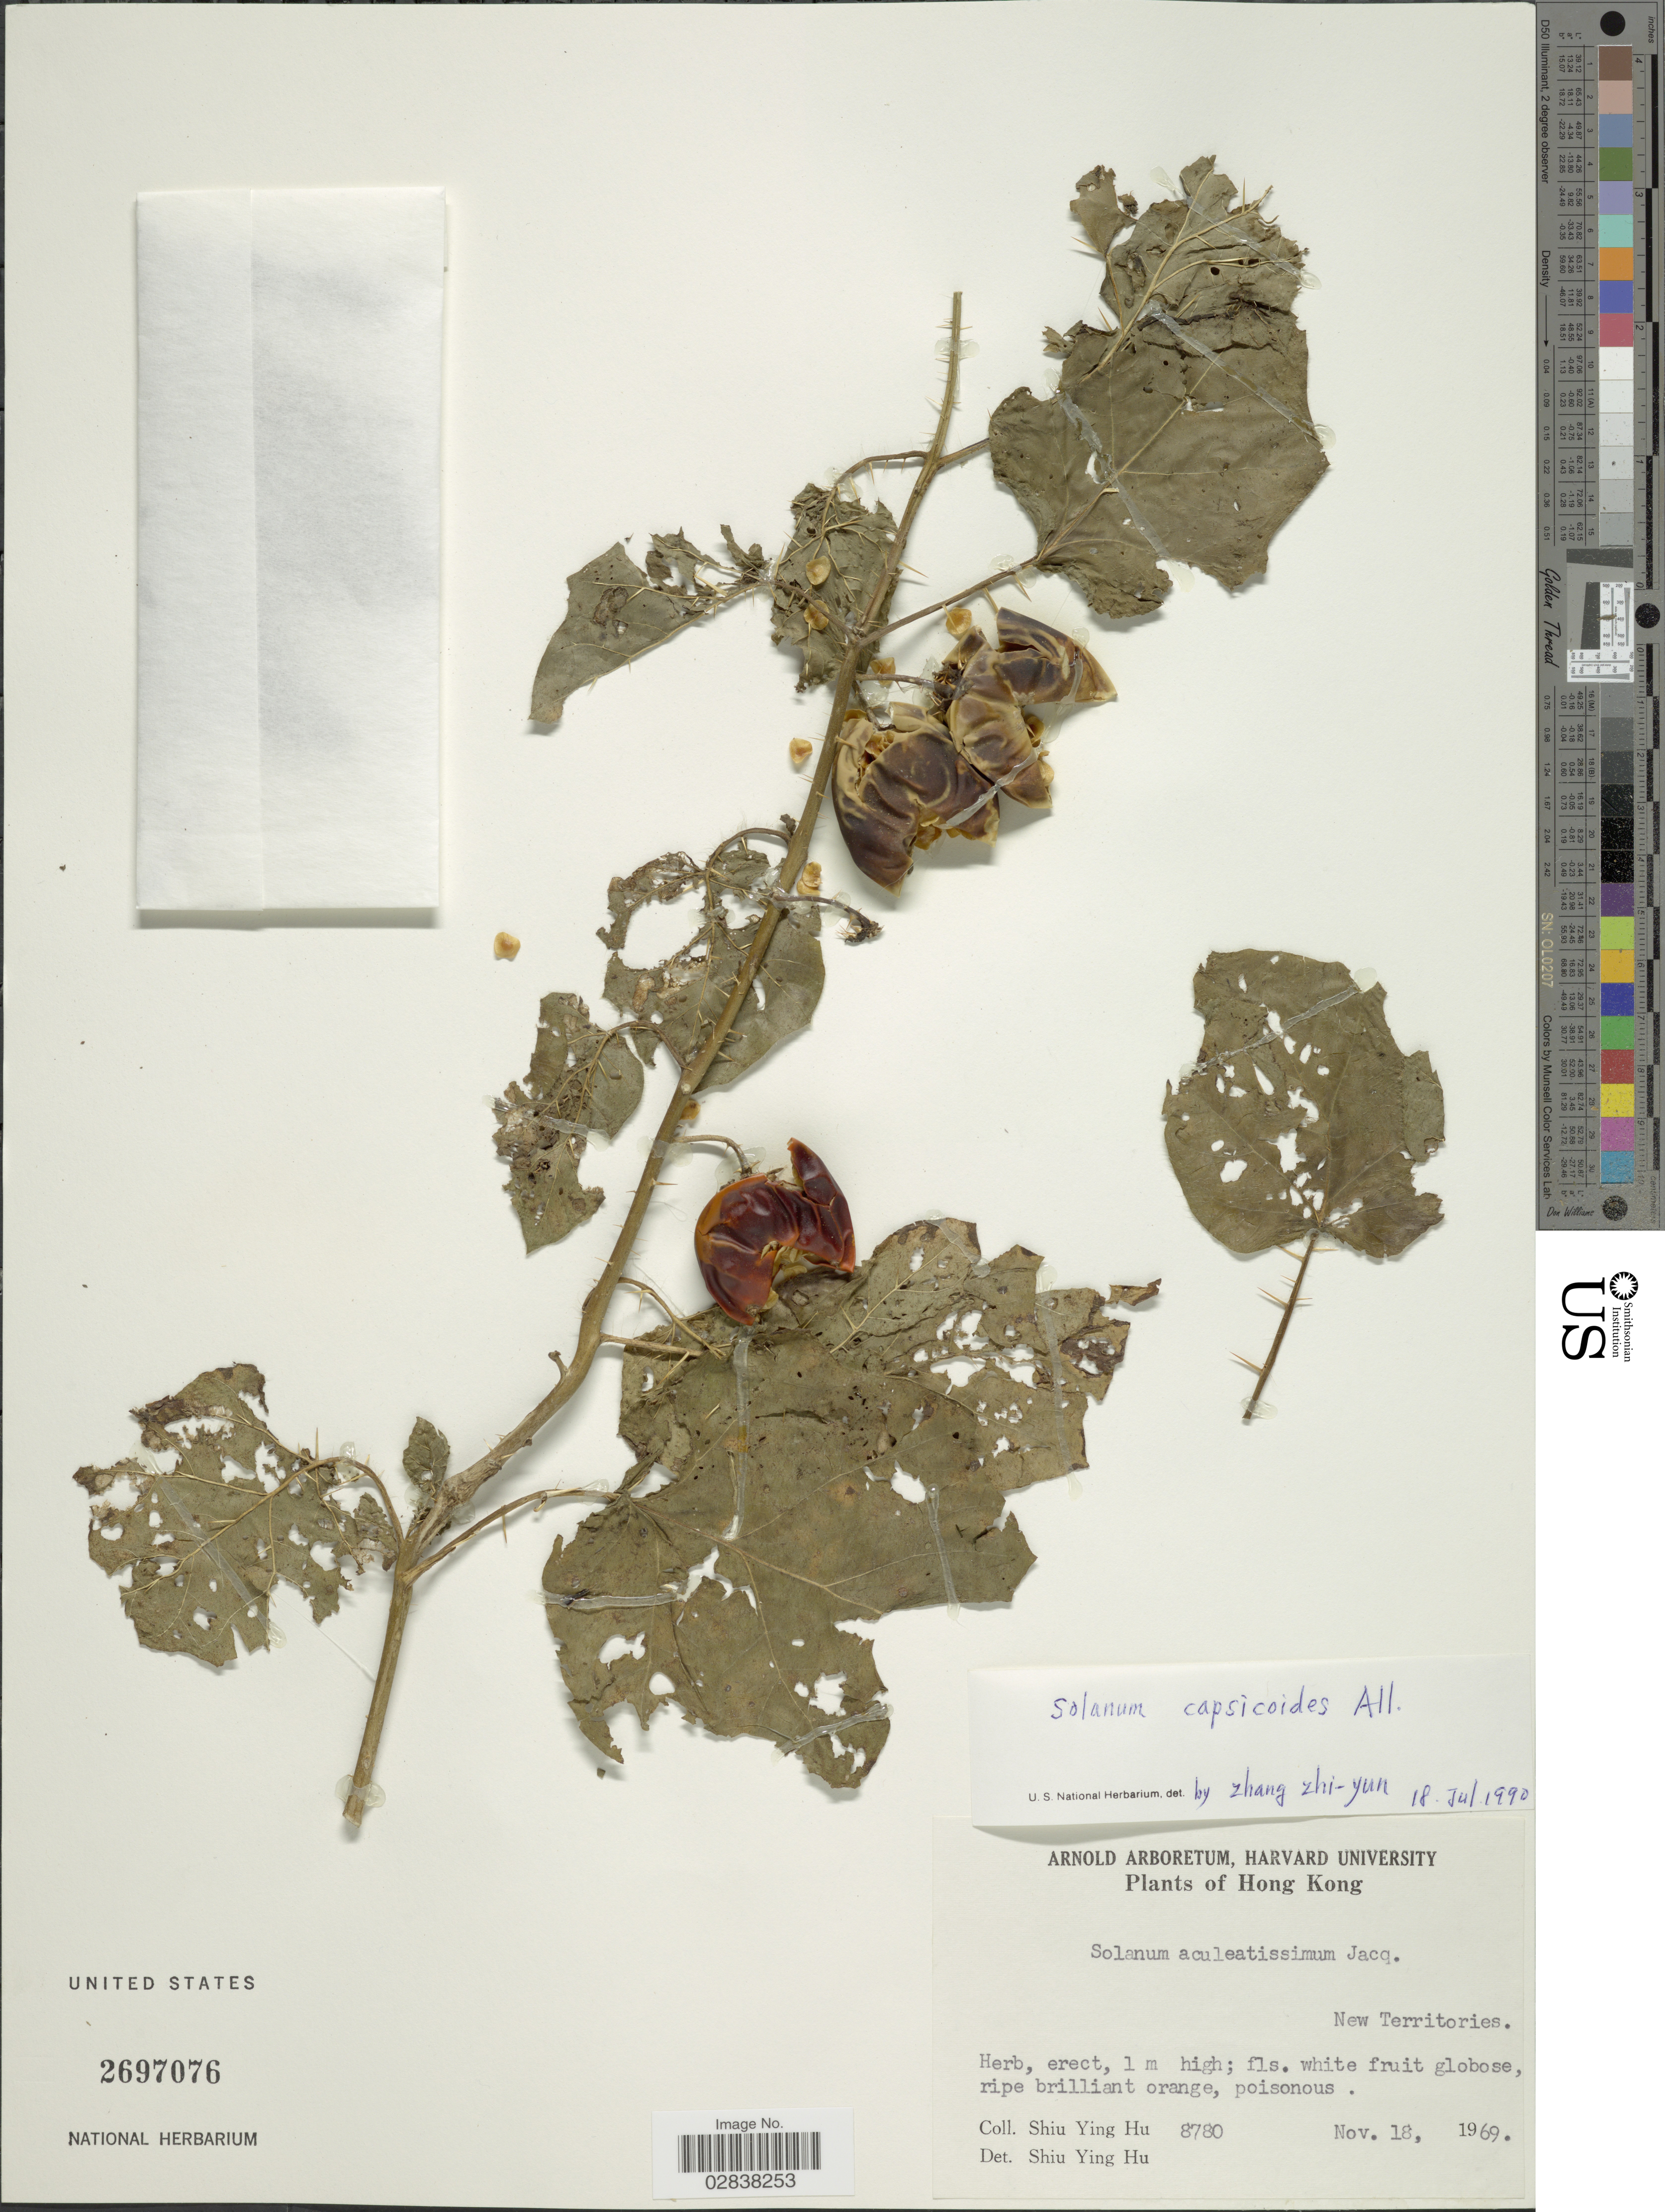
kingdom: Plantae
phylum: Tracheophyta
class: Magnoliopsida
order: Solanales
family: Solanaceae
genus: Solanum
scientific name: Solanum capsicoides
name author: All.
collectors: S. Y. Hu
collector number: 8780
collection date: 1969-11-18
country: China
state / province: Hong Kong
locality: New Territories.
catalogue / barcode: US 2697076